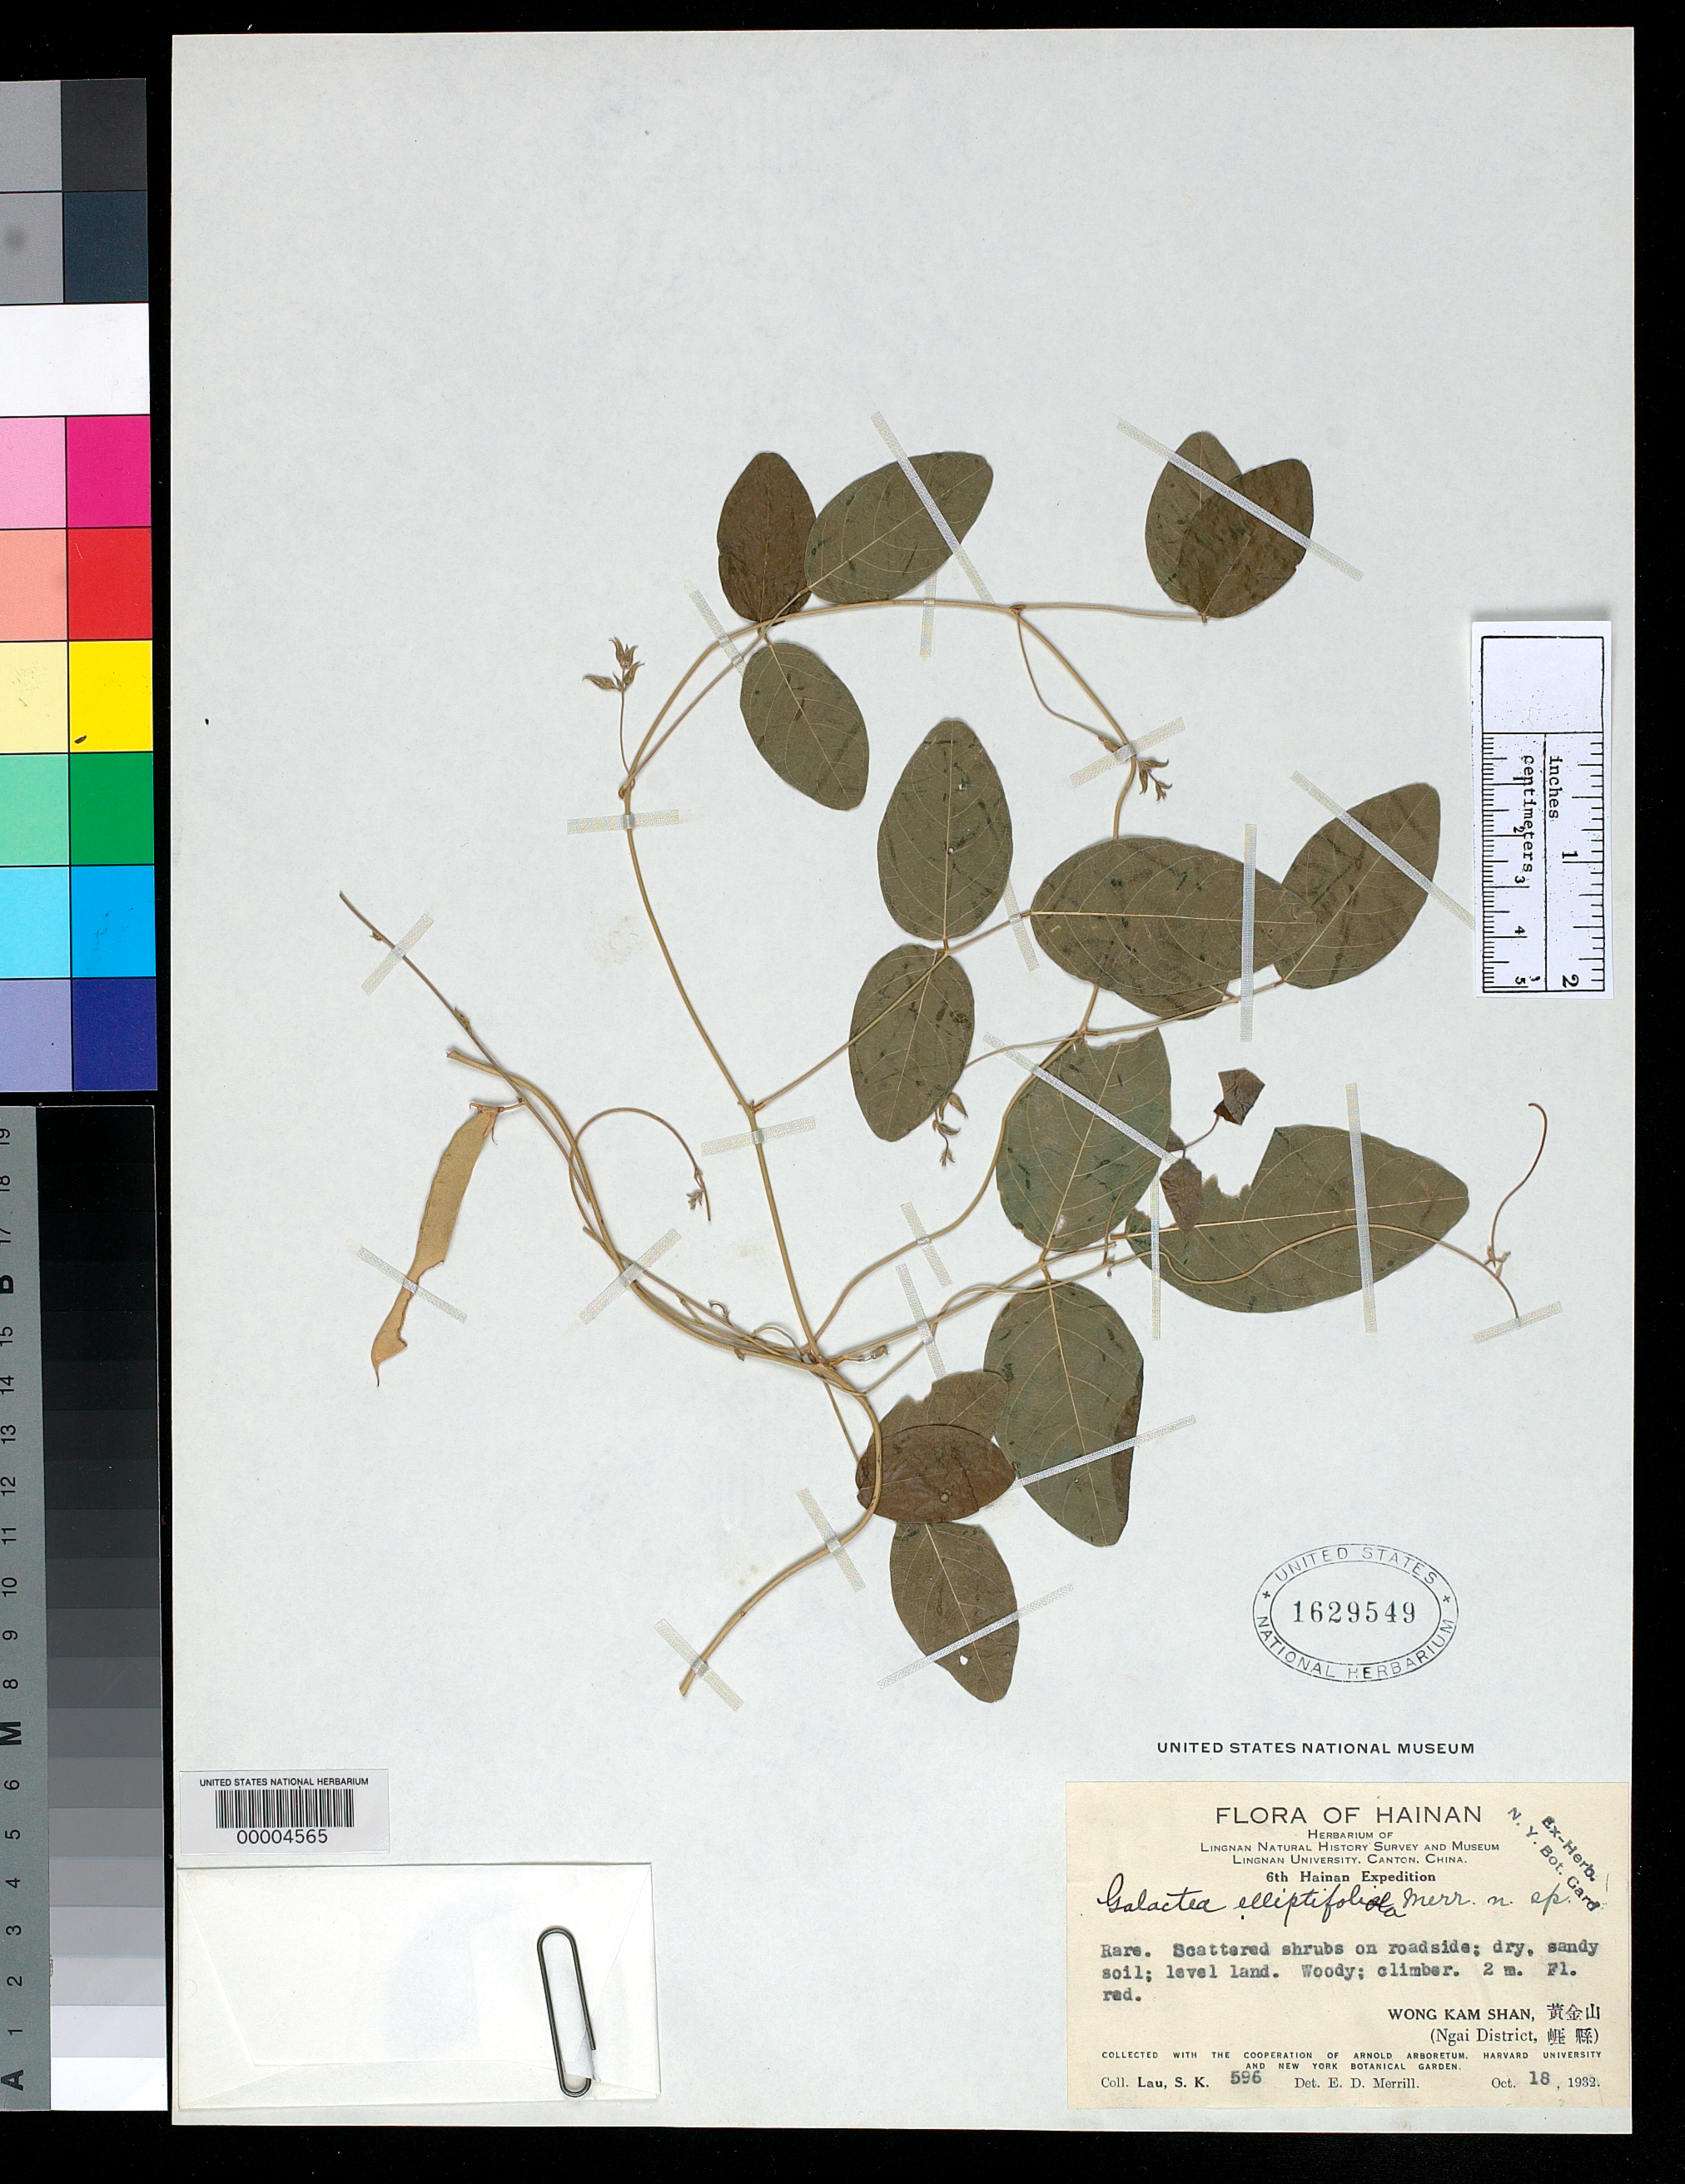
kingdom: Plantae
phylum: Tracheophyta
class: Magnoliopsida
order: Fabales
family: Fabaceae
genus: Galactia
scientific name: Galactia elliptifoliola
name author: Merr.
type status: Isotype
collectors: S. K. Lau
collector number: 596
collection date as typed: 18 Oct 1932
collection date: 1932-10-18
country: China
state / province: Hainan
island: Hainan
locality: Ngai Dist., Wong Kam Shan.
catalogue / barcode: US 1629549